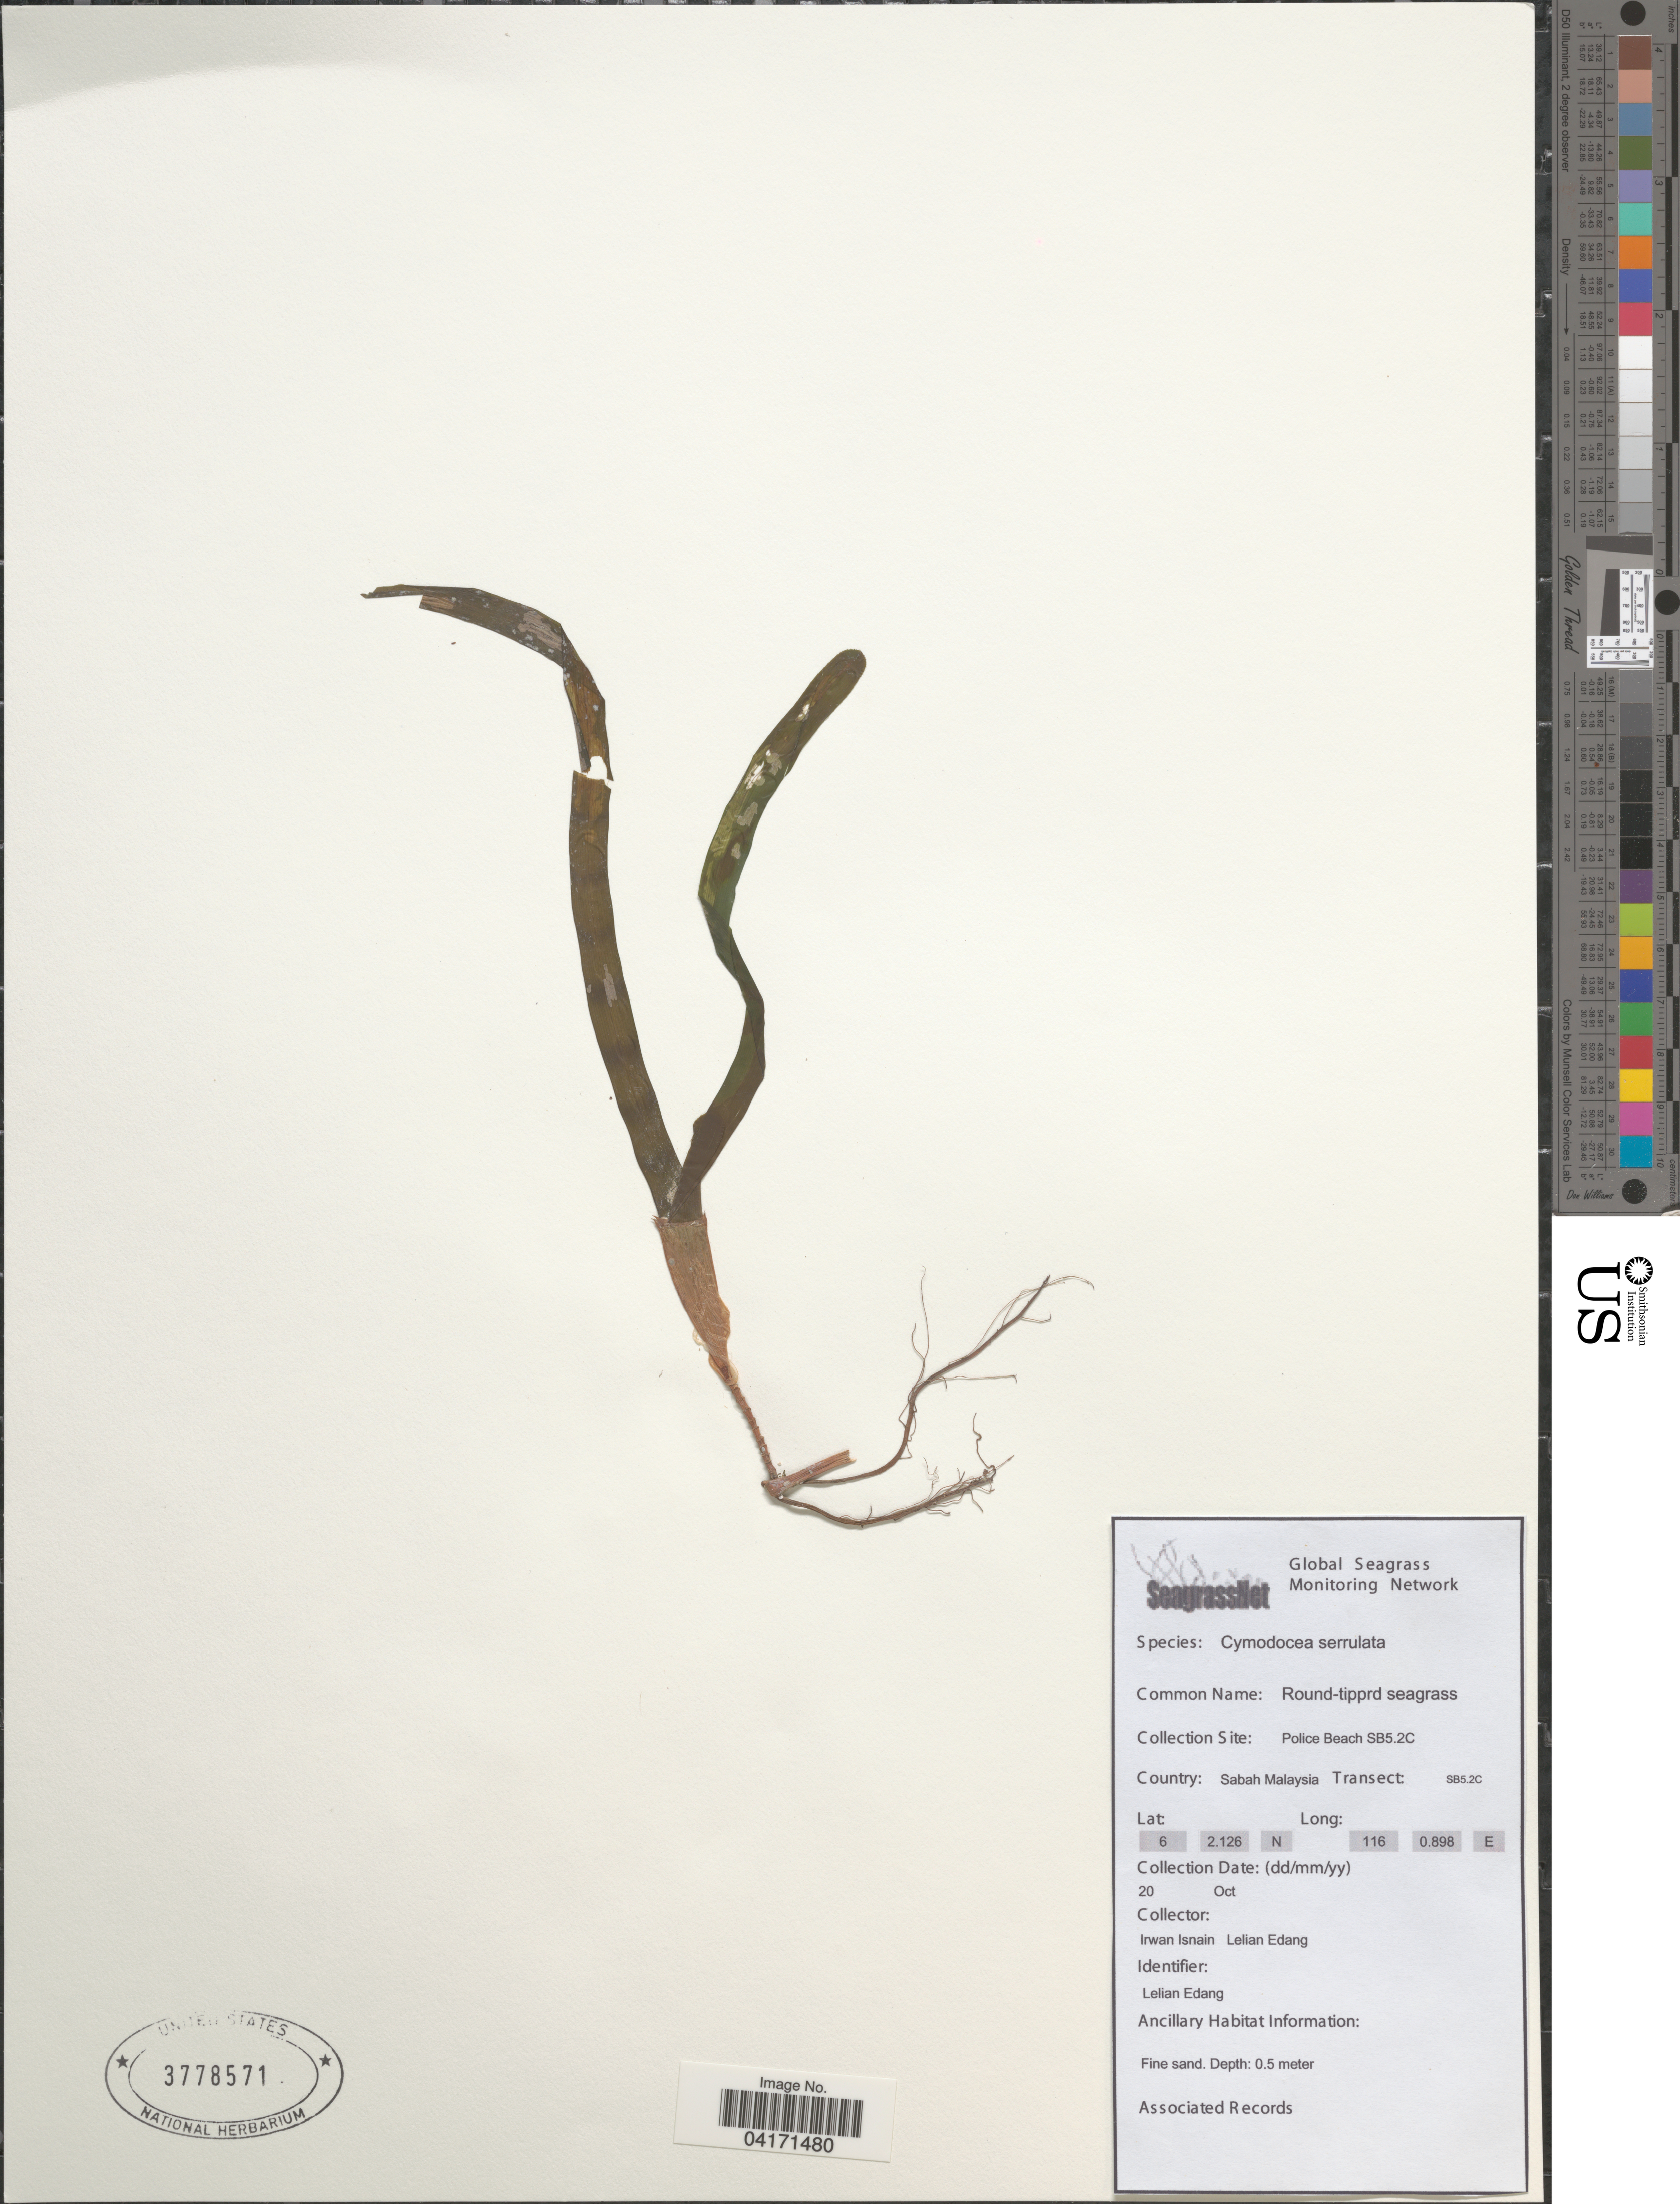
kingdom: Plantae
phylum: Tracheophyta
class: Liliopsida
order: Alismatales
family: Cymodoceaceae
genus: Cymodocea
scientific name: Cymodocea serrulata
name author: (R. Br.) Magnus & Ashers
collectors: I. Isnain & L. Edang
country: Malaysia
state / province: Sabah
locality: Police Beach SB5.2C. SB5.2C.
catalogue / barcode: US 3778571